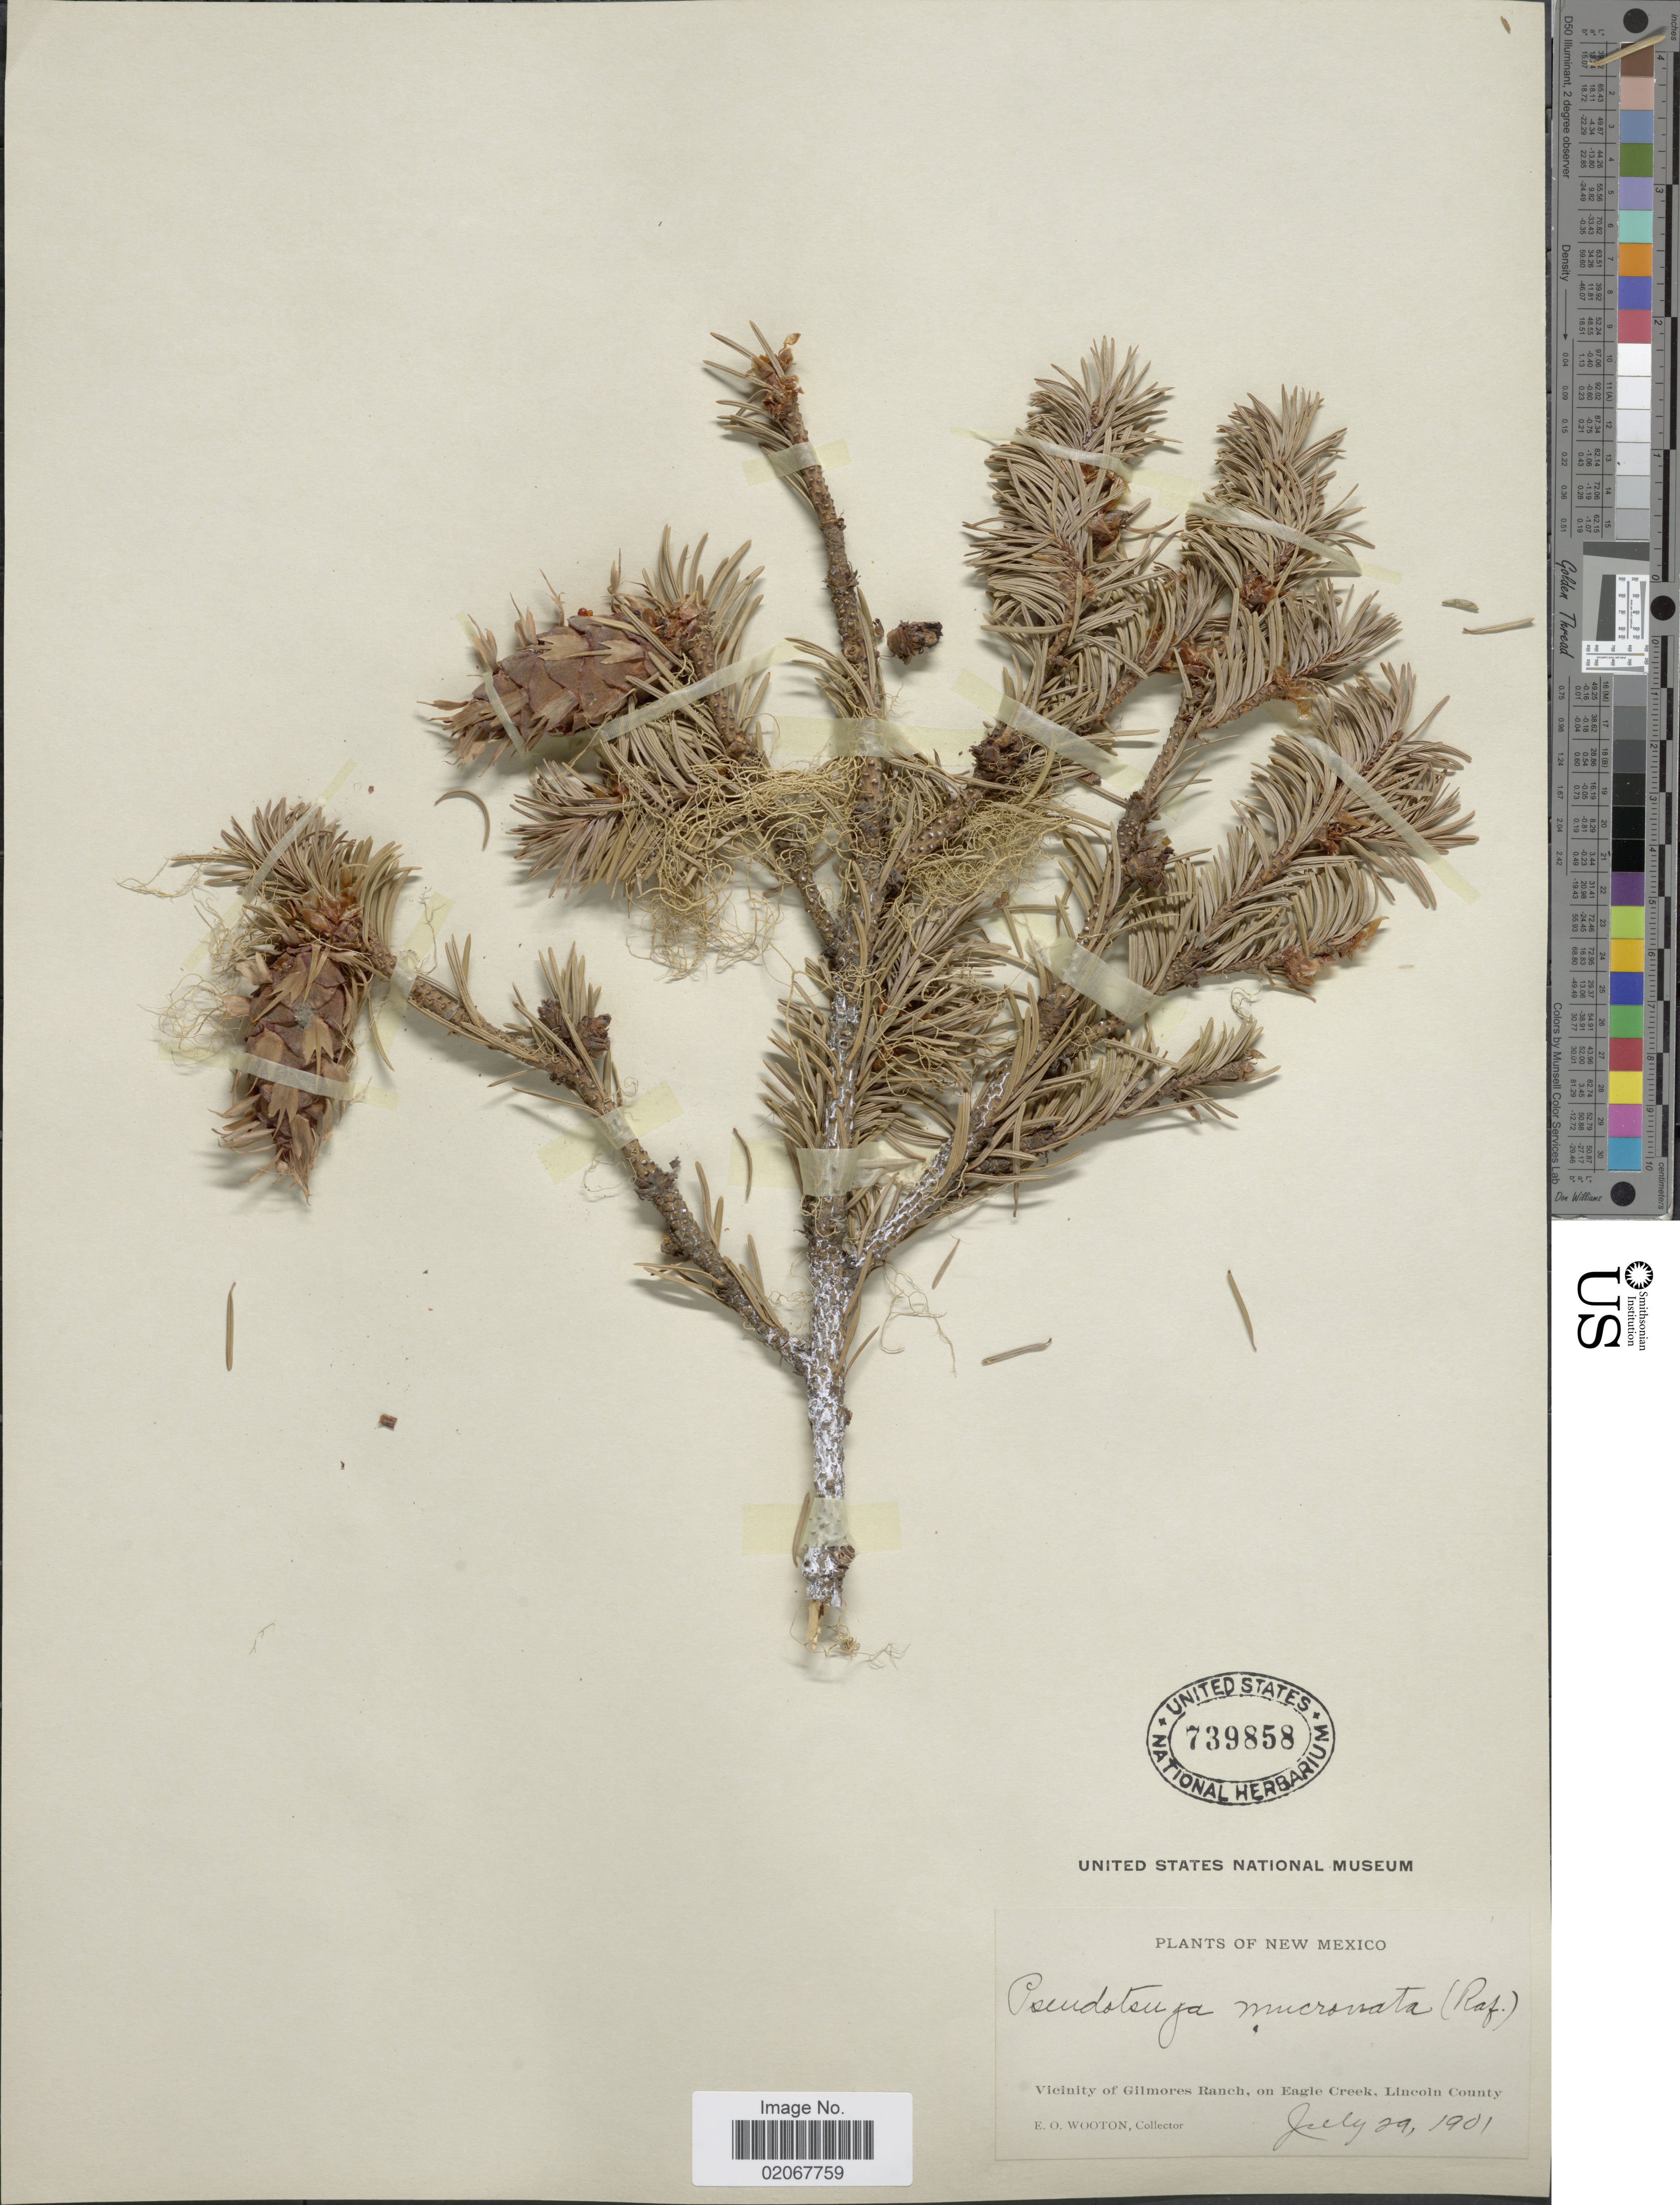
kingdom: Plantae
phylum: Tracheophyta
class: Pinopsida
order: Pinales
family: Pinaceae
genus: Pseudotsuga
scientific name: Pseudotsuga menziesii var. glauca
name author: (Beissn.) Franco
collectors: E. O. Wooton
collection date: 1901-07-29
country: United States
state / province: New Mexico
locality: Vicinity of Gilmores Ranch, on Eagle Creek, Lincoln County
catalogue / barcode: US 739858